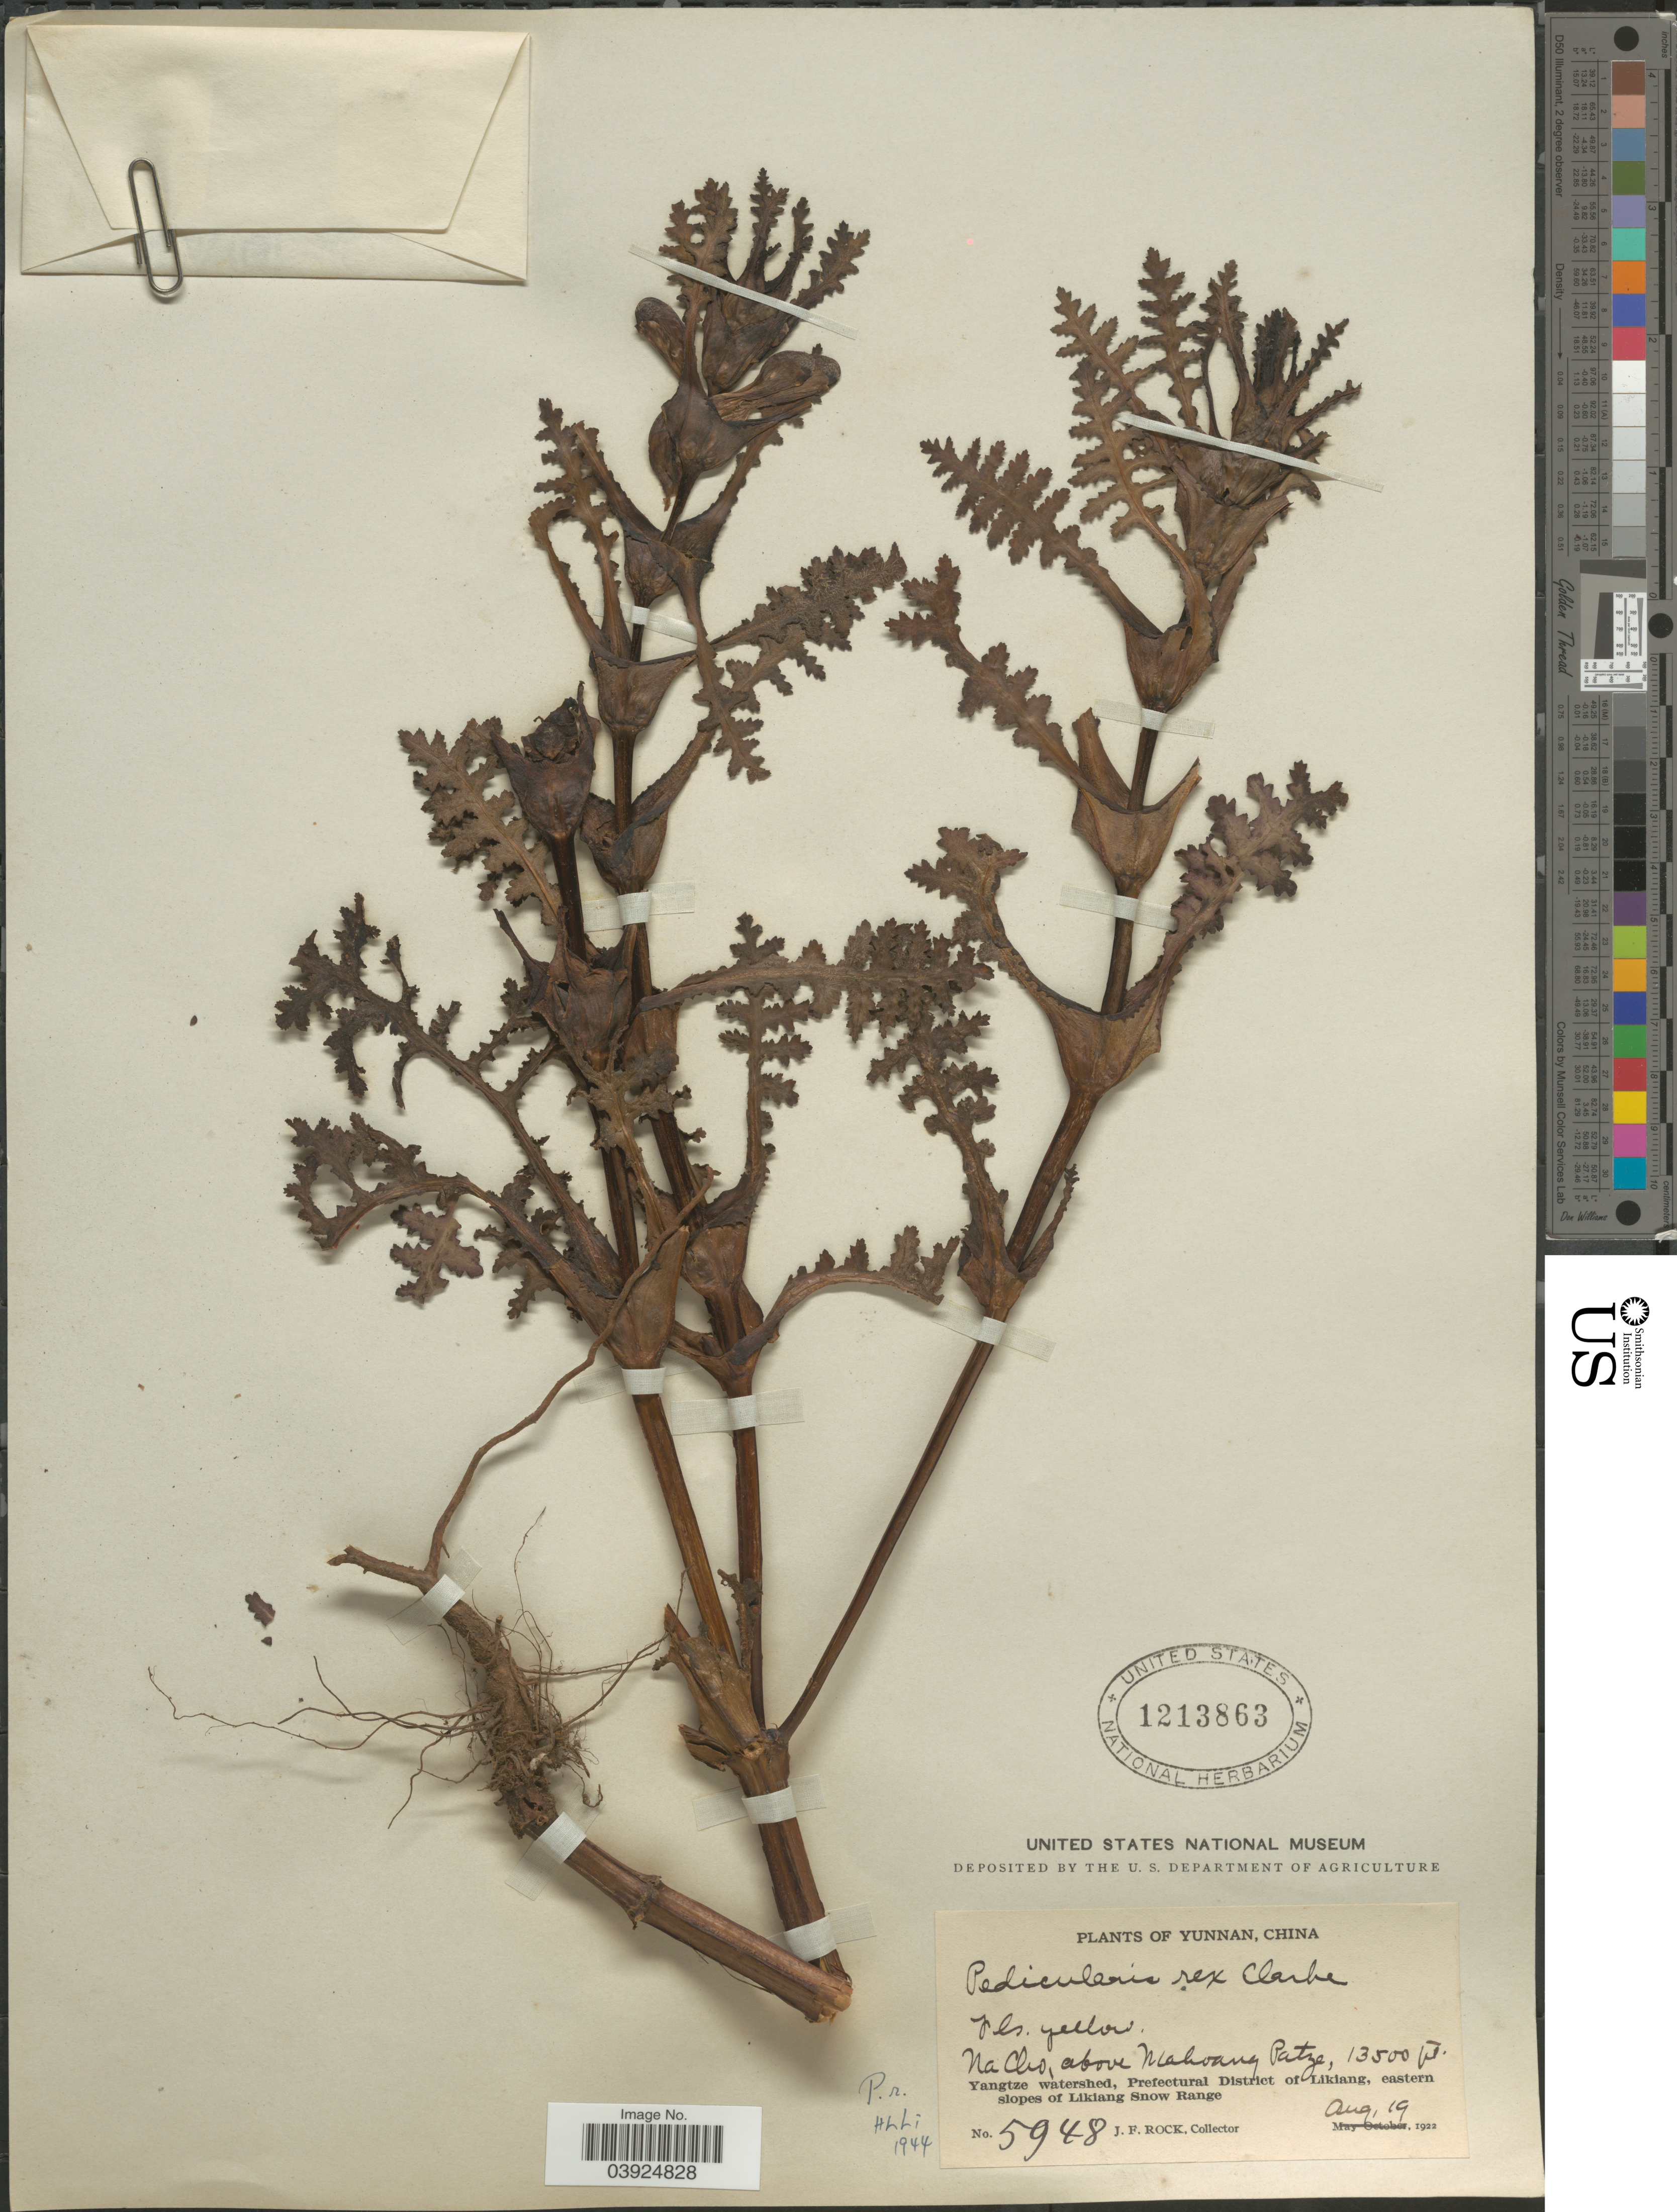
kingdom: Plantae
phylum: Tracheophyta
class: Magnoliopsida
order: Lamiales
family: Orobanchaceae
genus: Pedicularis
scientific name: Pedicularis rex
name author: C.B. Clarke ex Maxim.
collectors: J. Rock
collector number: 5948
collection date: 1922-08-19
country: China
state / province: Yunnan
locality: Na Cho, above Mahoang Patze. Yangtze watershed, Prefectural District of Likiang, eastern slopes of Likiang Snow Range.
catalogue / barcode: US 1213863